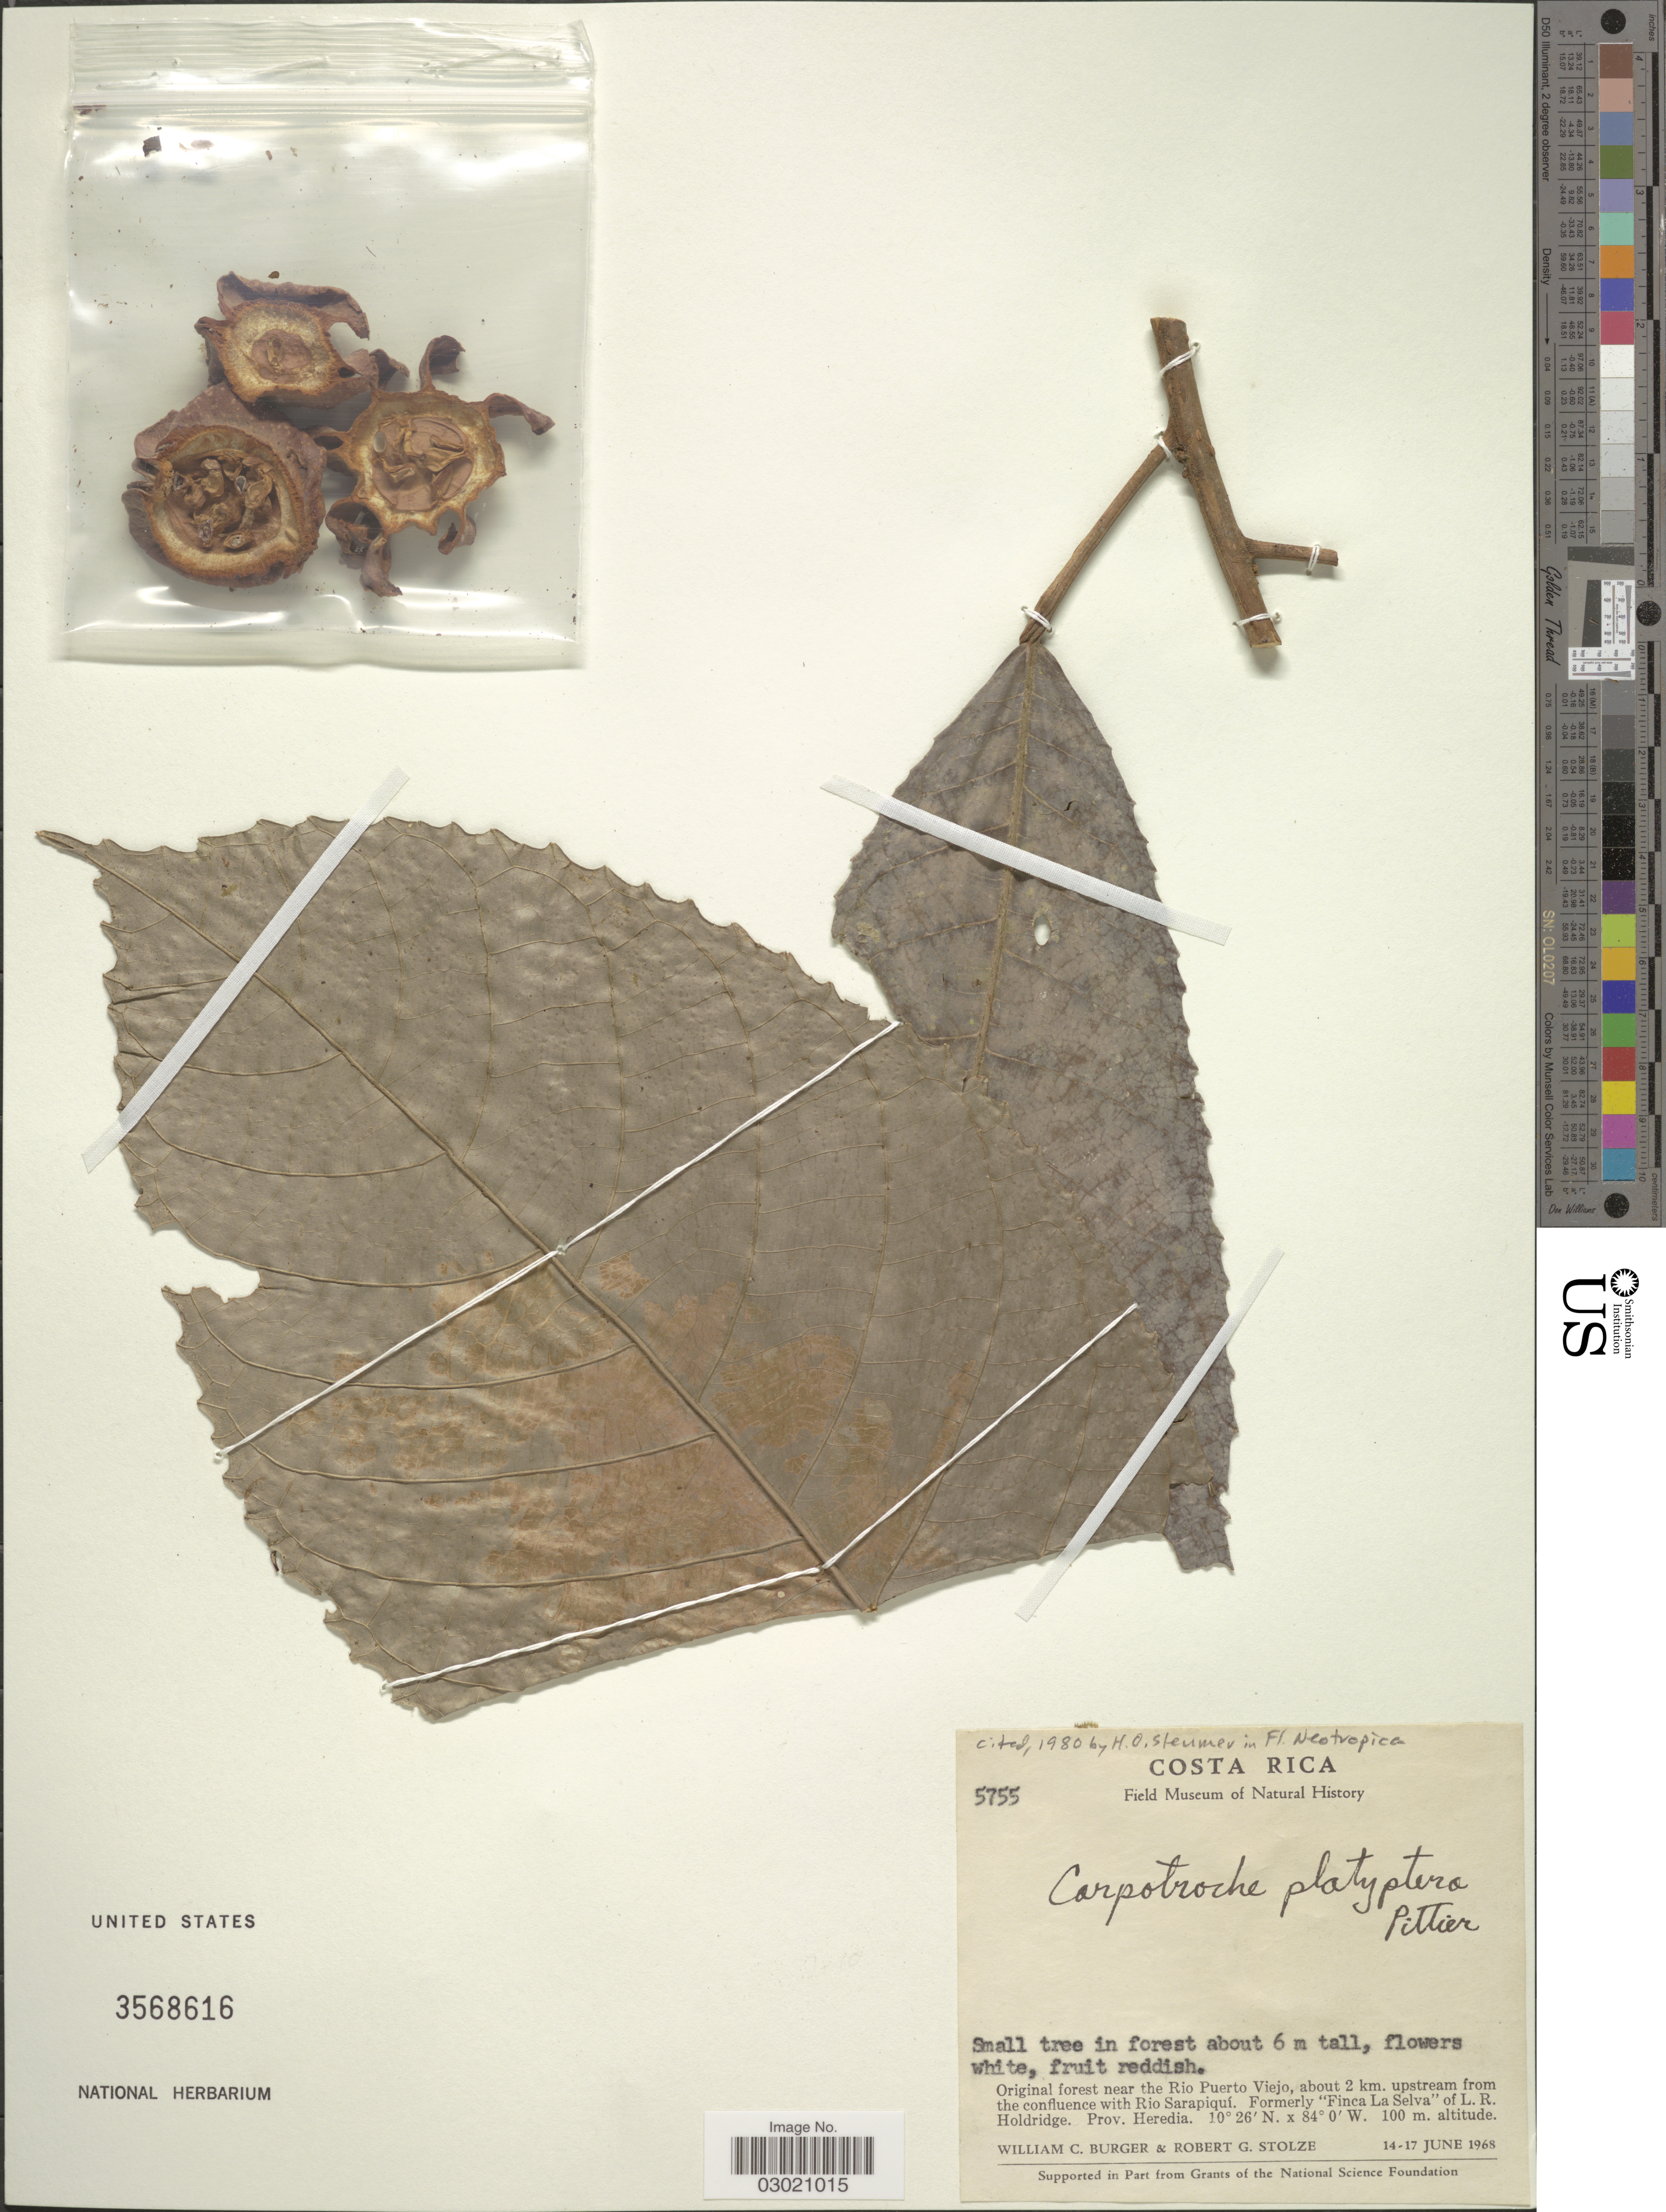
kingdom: Plantae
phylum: Tracheophyta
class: Magnoliopsida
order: Malpighiales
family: Achariaceae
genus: Carpotroche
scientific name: Carpotroche platyptera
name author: Pittier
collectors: W. Burger & R. G. Stolze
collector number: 5755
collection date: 1968-06-14/1968-06-17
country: Costa Rica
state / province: Heredia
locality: Original forest near the Rio Puerto Viejo, about 2 km. upstream from the confluence with Rio Sarapiquí. Formerly "Finca La Selva"of L. R. Holdridge.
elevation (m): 100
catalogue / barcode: US 3568616